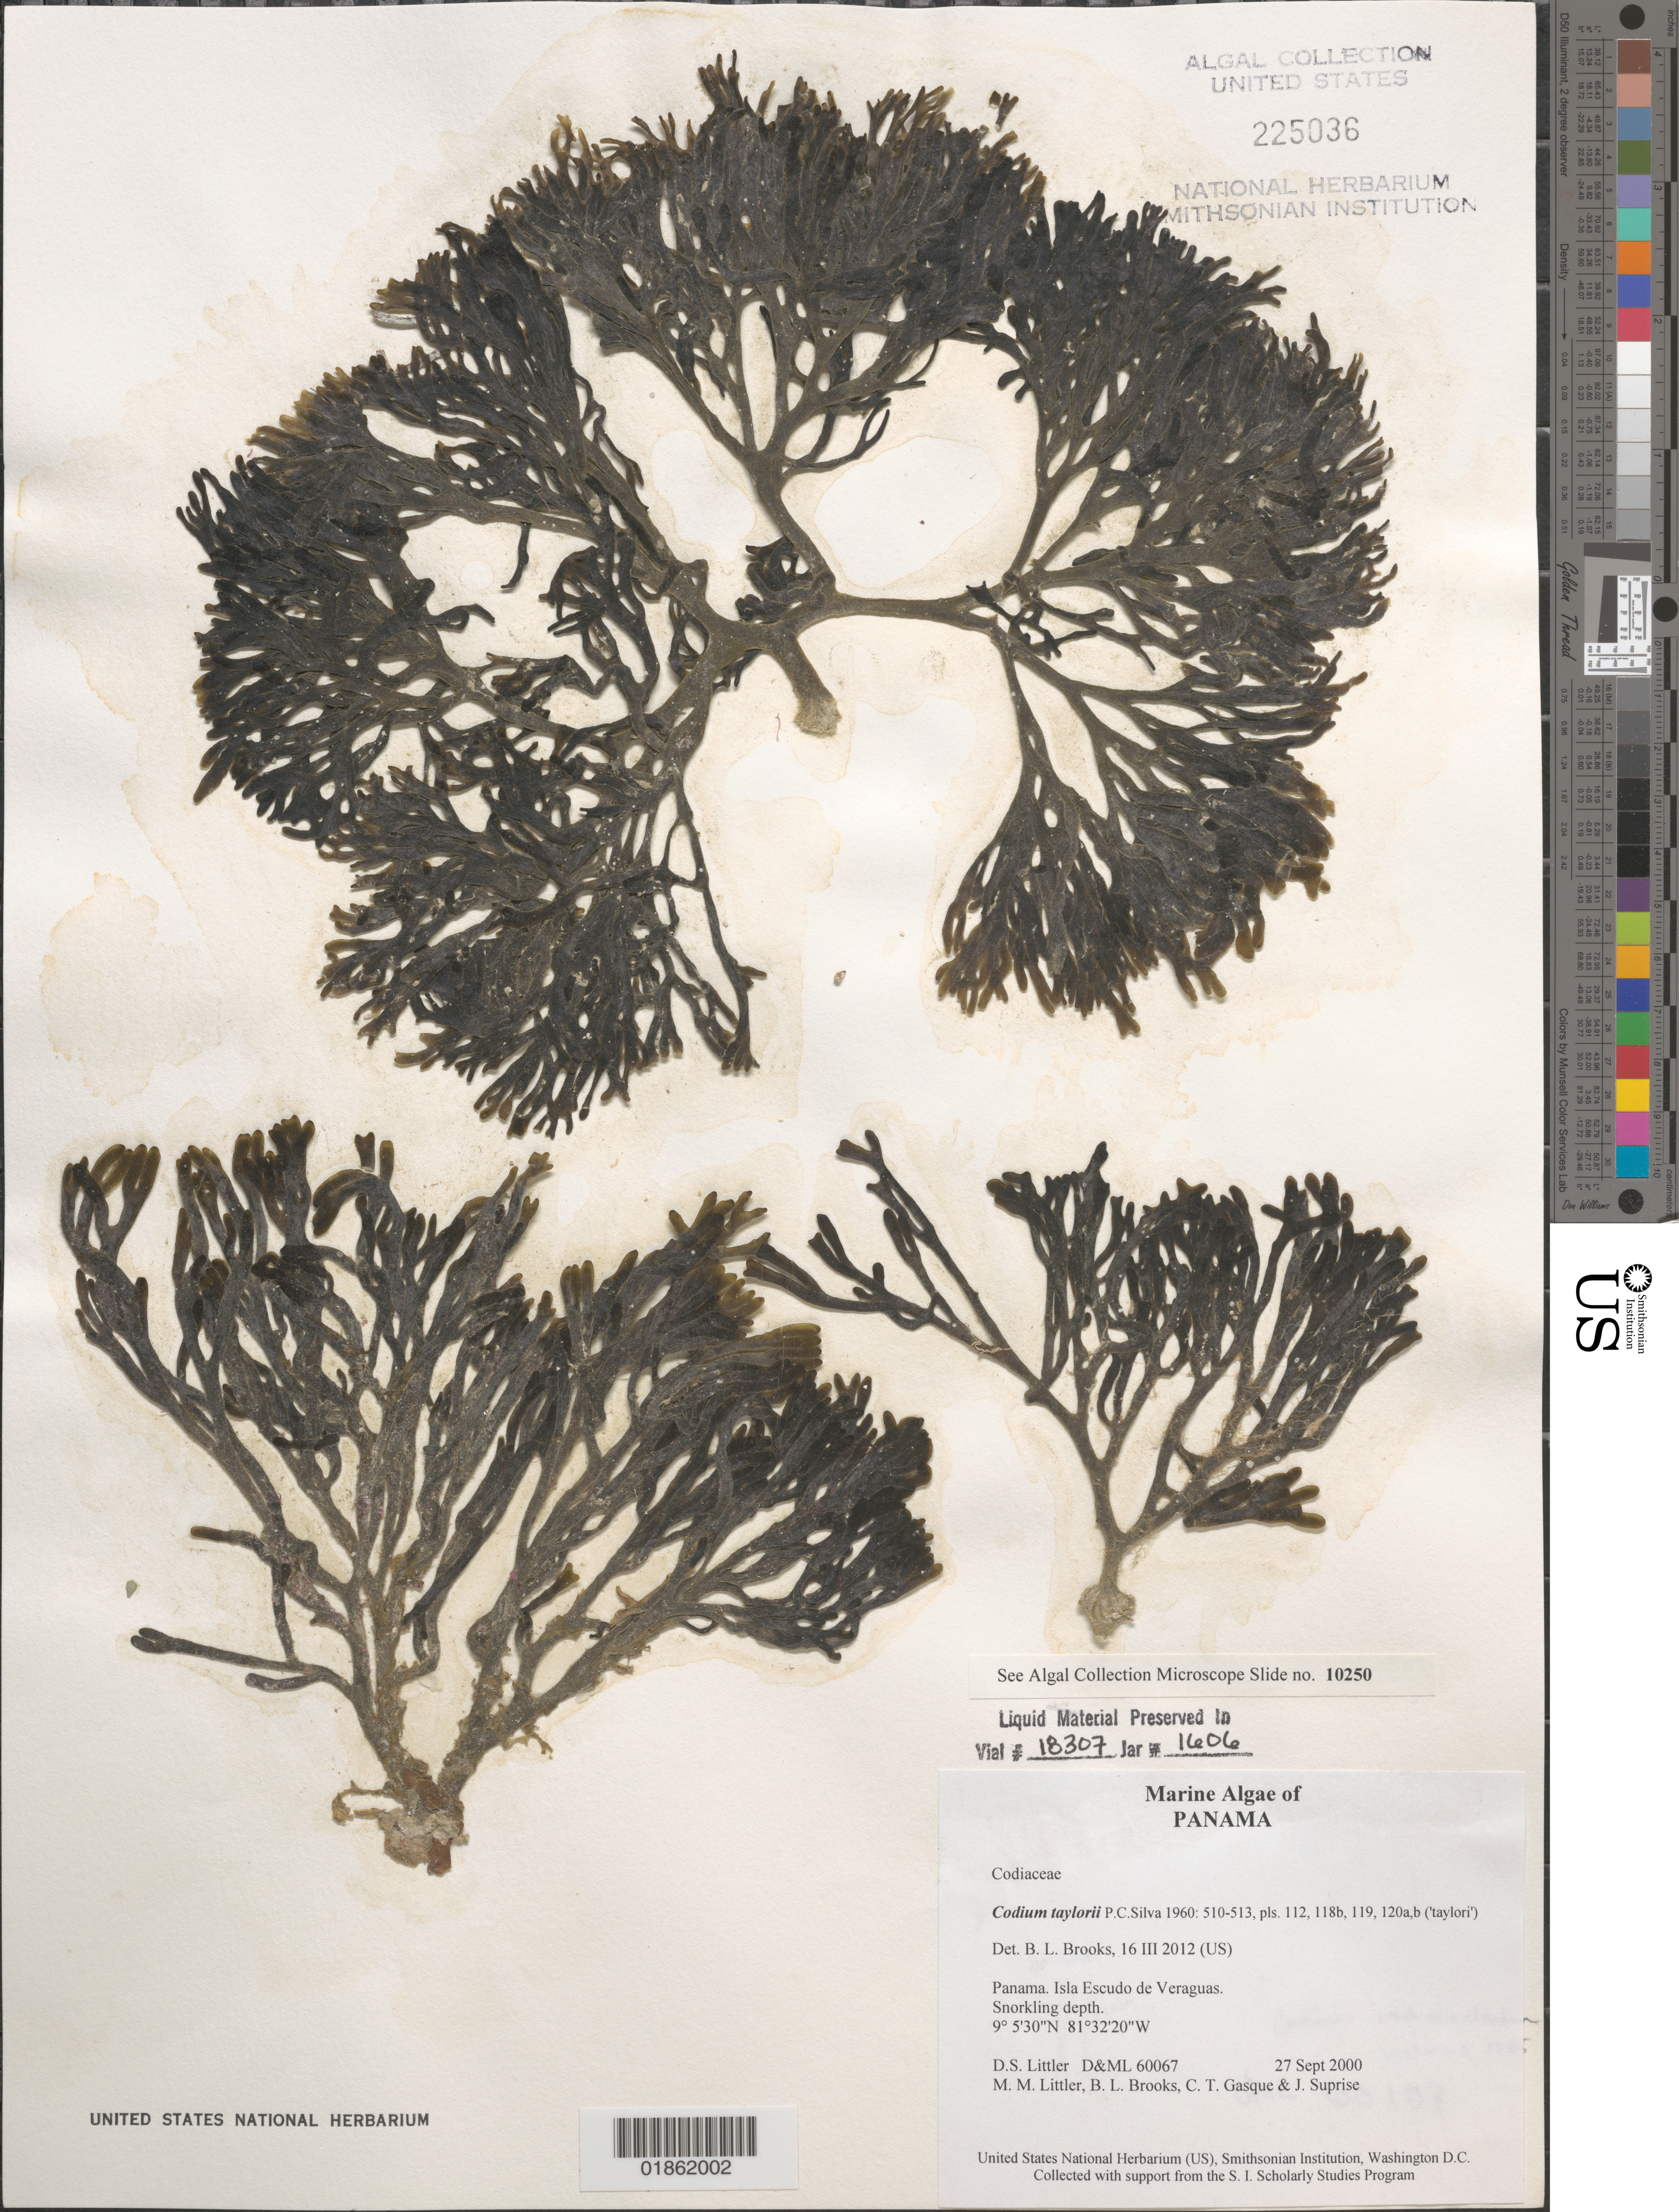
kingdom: Plantae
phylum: Chlorophyta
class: Ulvophyceae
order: Bryopsidales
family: Codiaceae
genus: Codium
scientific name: Codium sp.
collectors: D. S. Littler, M. M. Littler & C. Gasque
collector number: D&ML 60067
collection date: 2000-09-27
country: Panama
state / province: Ngöbe-Buglé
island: Escudo de Veraguas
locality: Isla Escudo de Veraguas. E side.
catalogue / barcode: US 225036